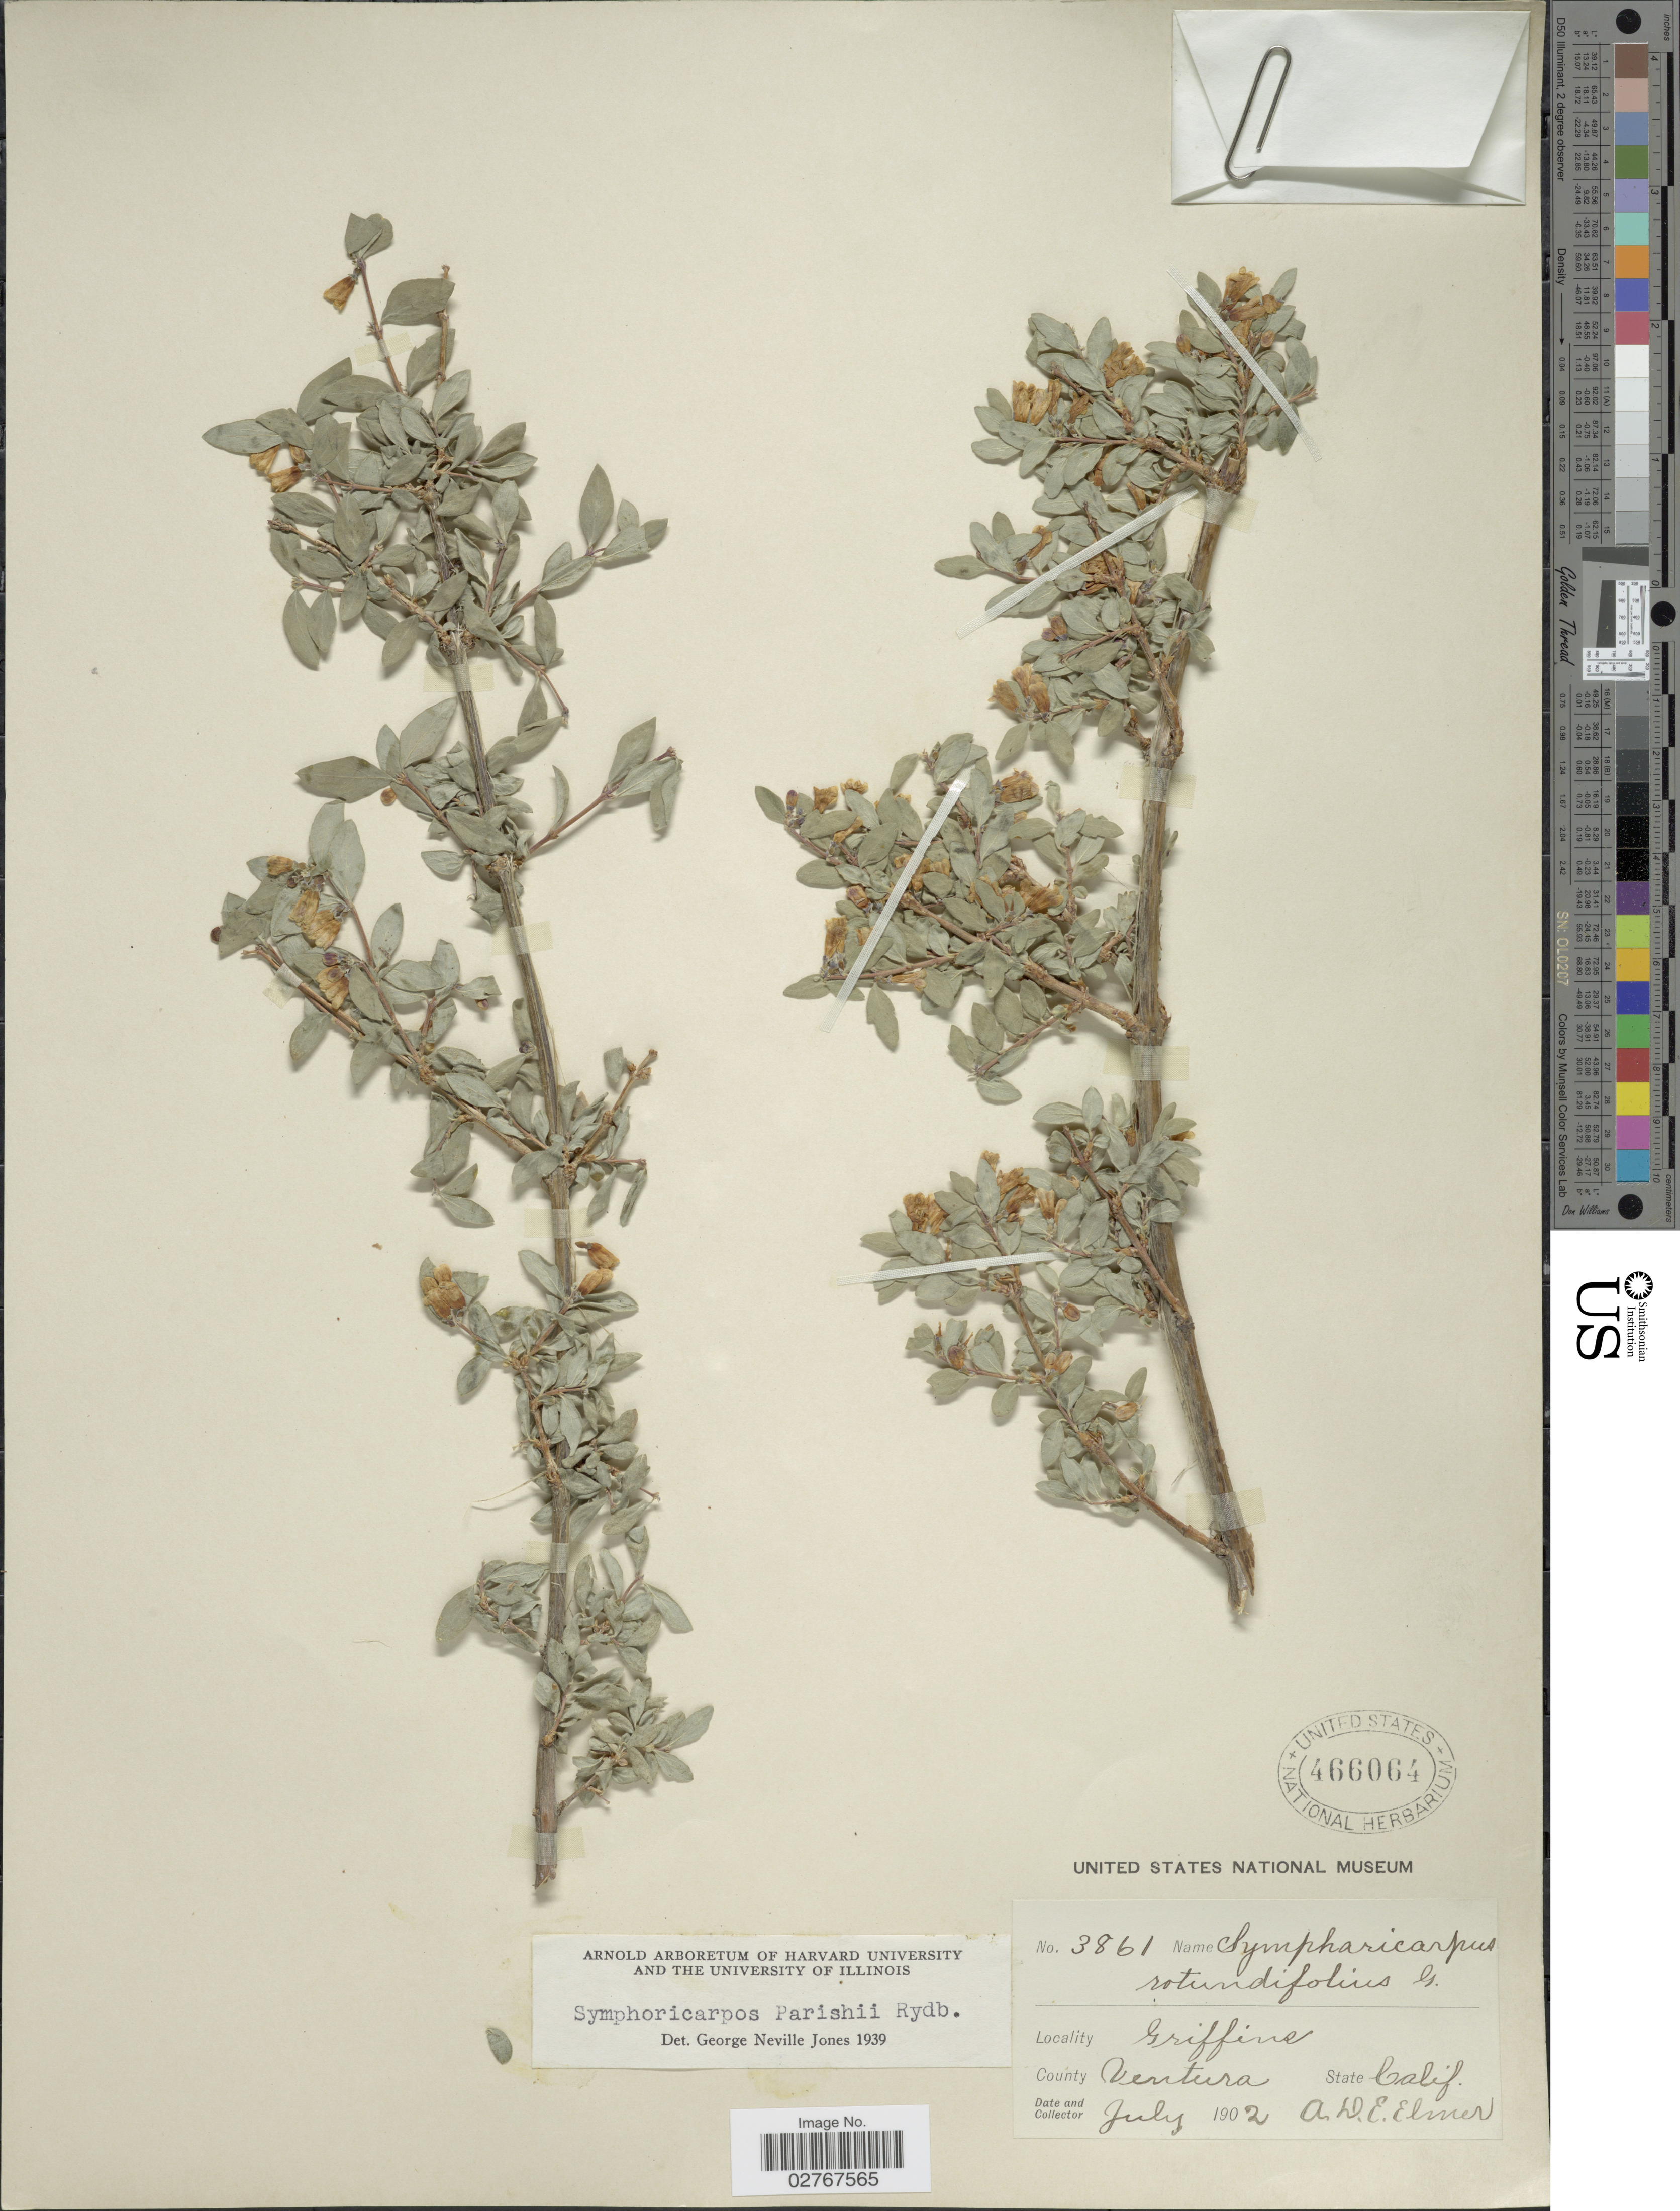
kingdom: Plantae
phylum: Tracheophyta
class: Magnoliopsida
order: Dipsacales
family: Caprifoliaceae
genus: Symphoricarpos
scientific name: Symphoricarpos parishii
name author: Rydb.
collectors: A. D. E. Elmer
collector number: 3861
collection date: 1902-07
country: United States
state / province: California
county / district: Ventura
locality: County Ventura, State Calif.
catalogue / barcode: US 466064